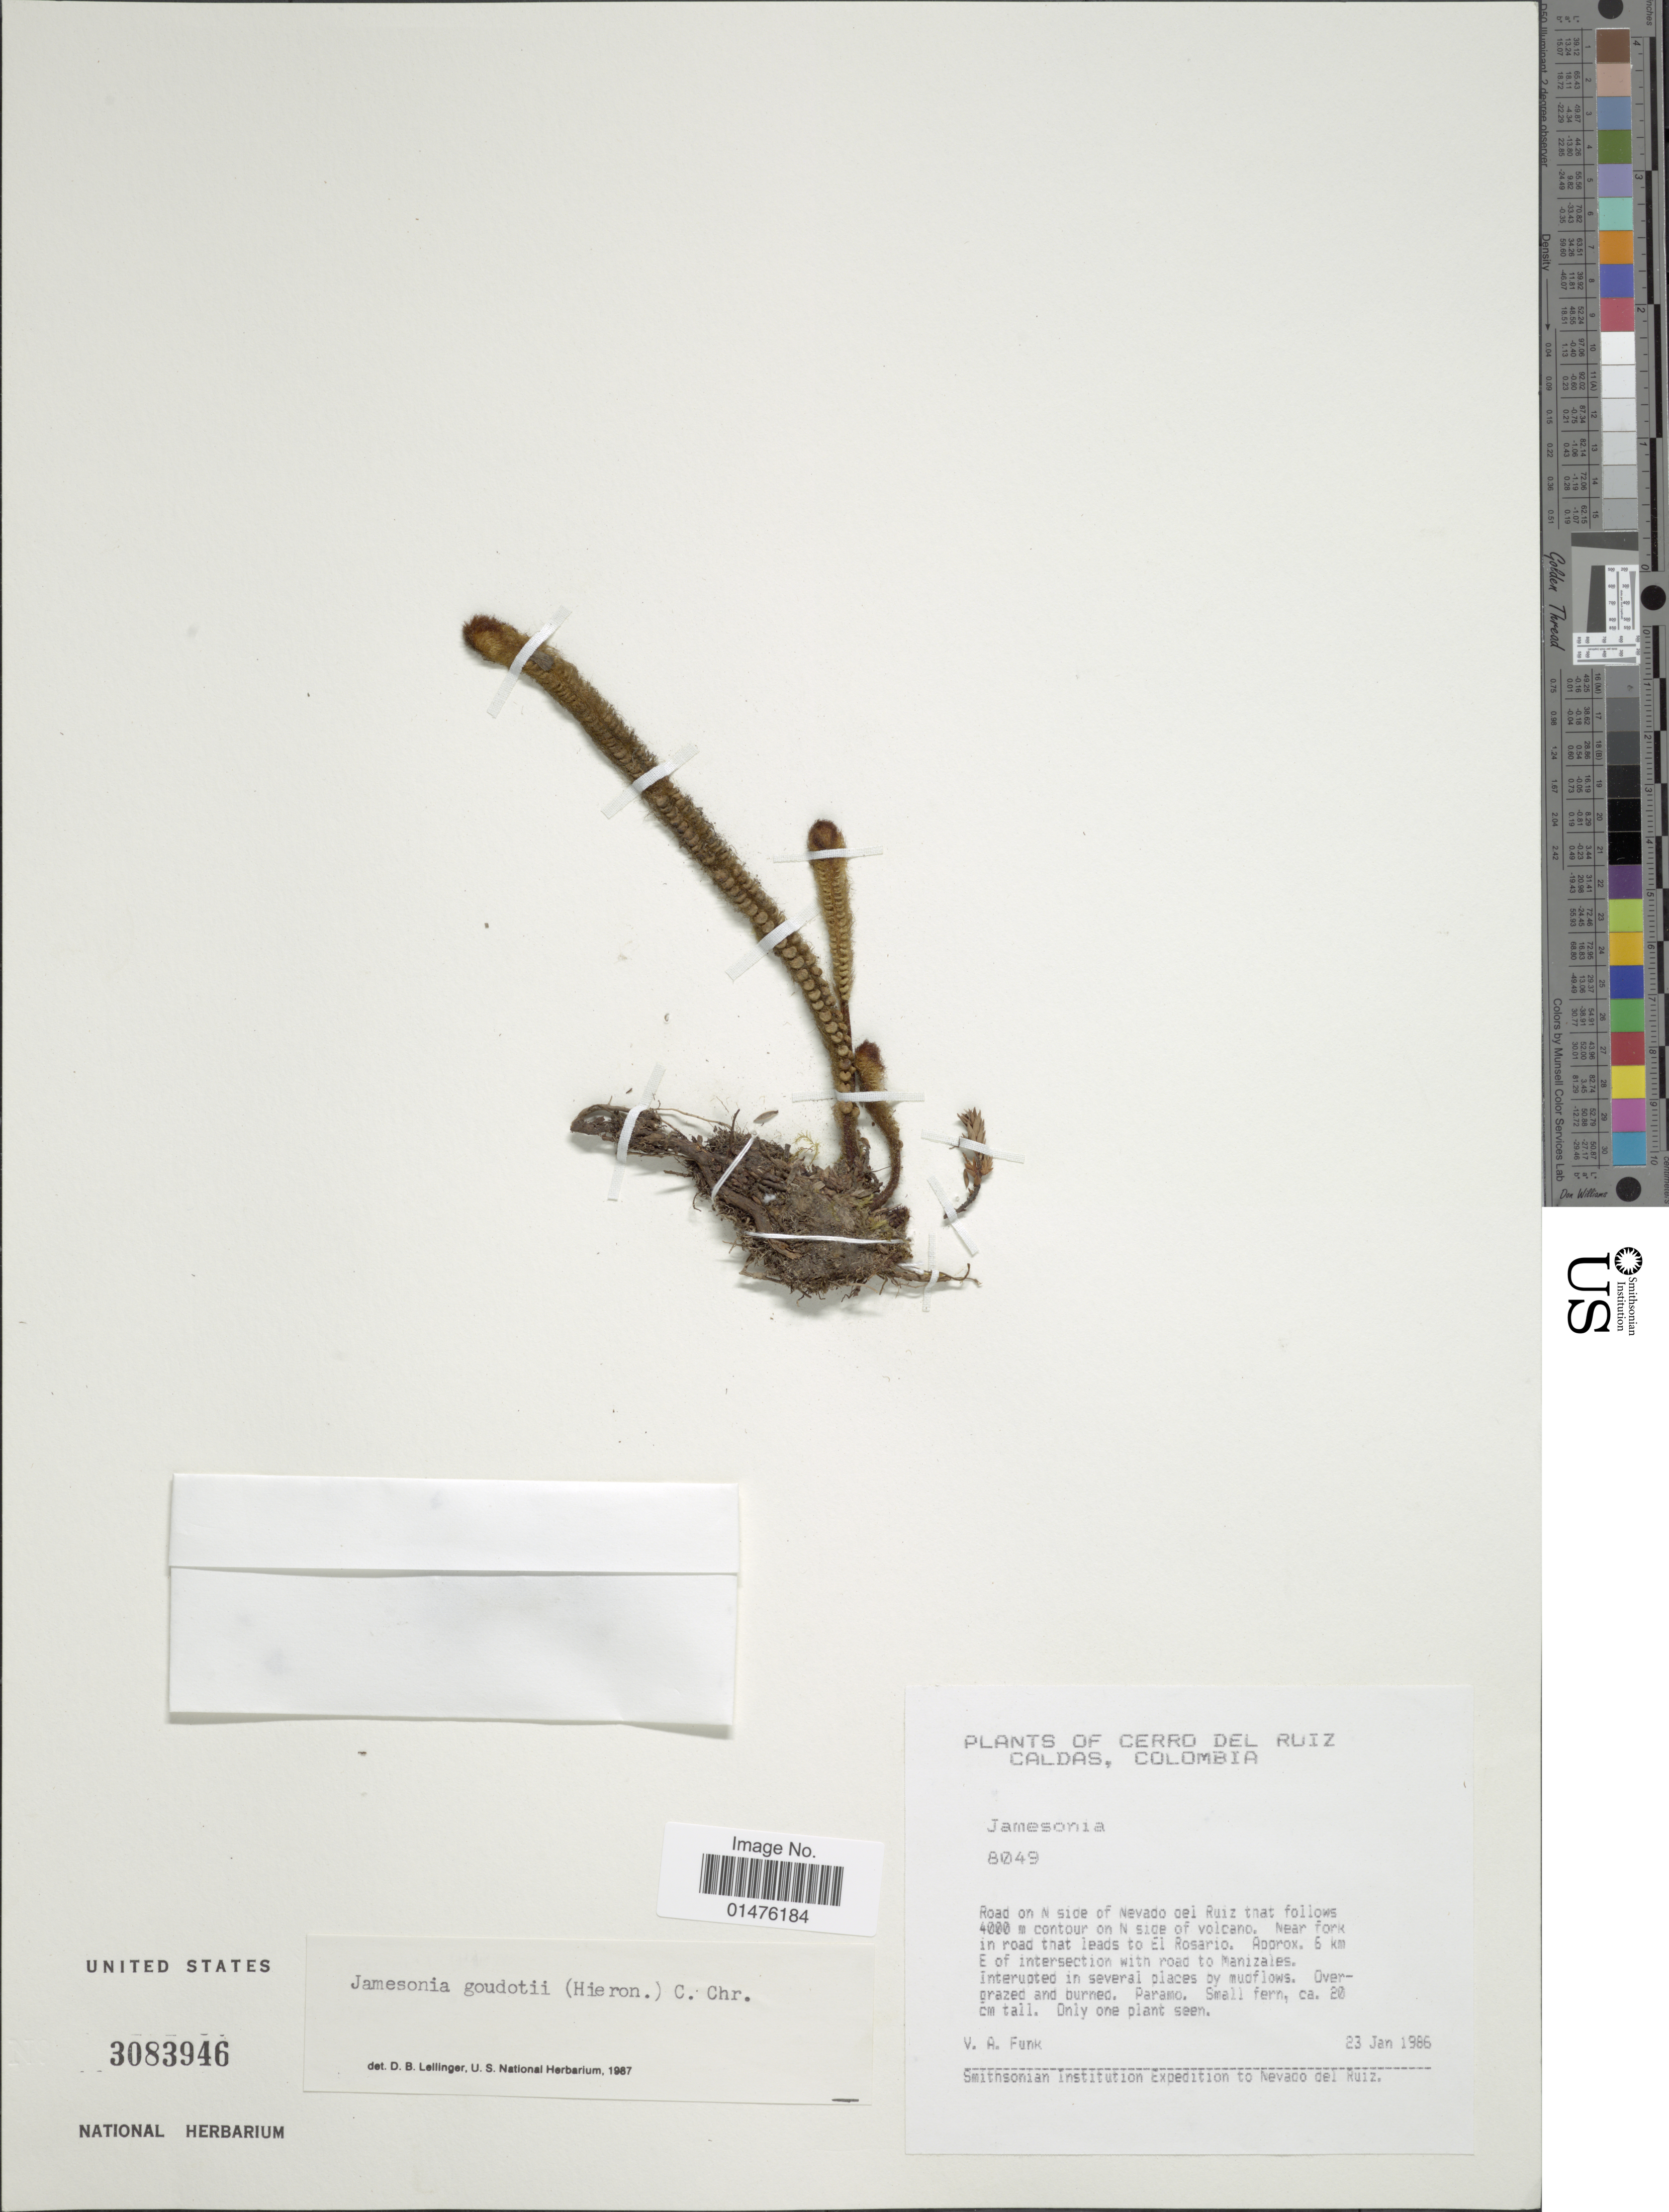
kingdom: Plantae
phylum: Tracheophyta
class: Polypodiopsida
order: Polypodiales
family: Pteridaceae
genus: Jamesonia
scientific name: Jamesonia goudotii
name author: (Hieron.) C. Chr.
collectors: V. Funk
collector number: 8049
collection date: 1986-01-23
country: Colombia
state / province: Caldas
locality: Cerro del Ruiz, Road on side of Nevado oel Ruiz that contour on N side of volcano. Near from in road that leads to El Rosario. Approx 6 km E of intersection with road to Manizales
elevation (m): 4000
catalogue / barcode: US 3083946